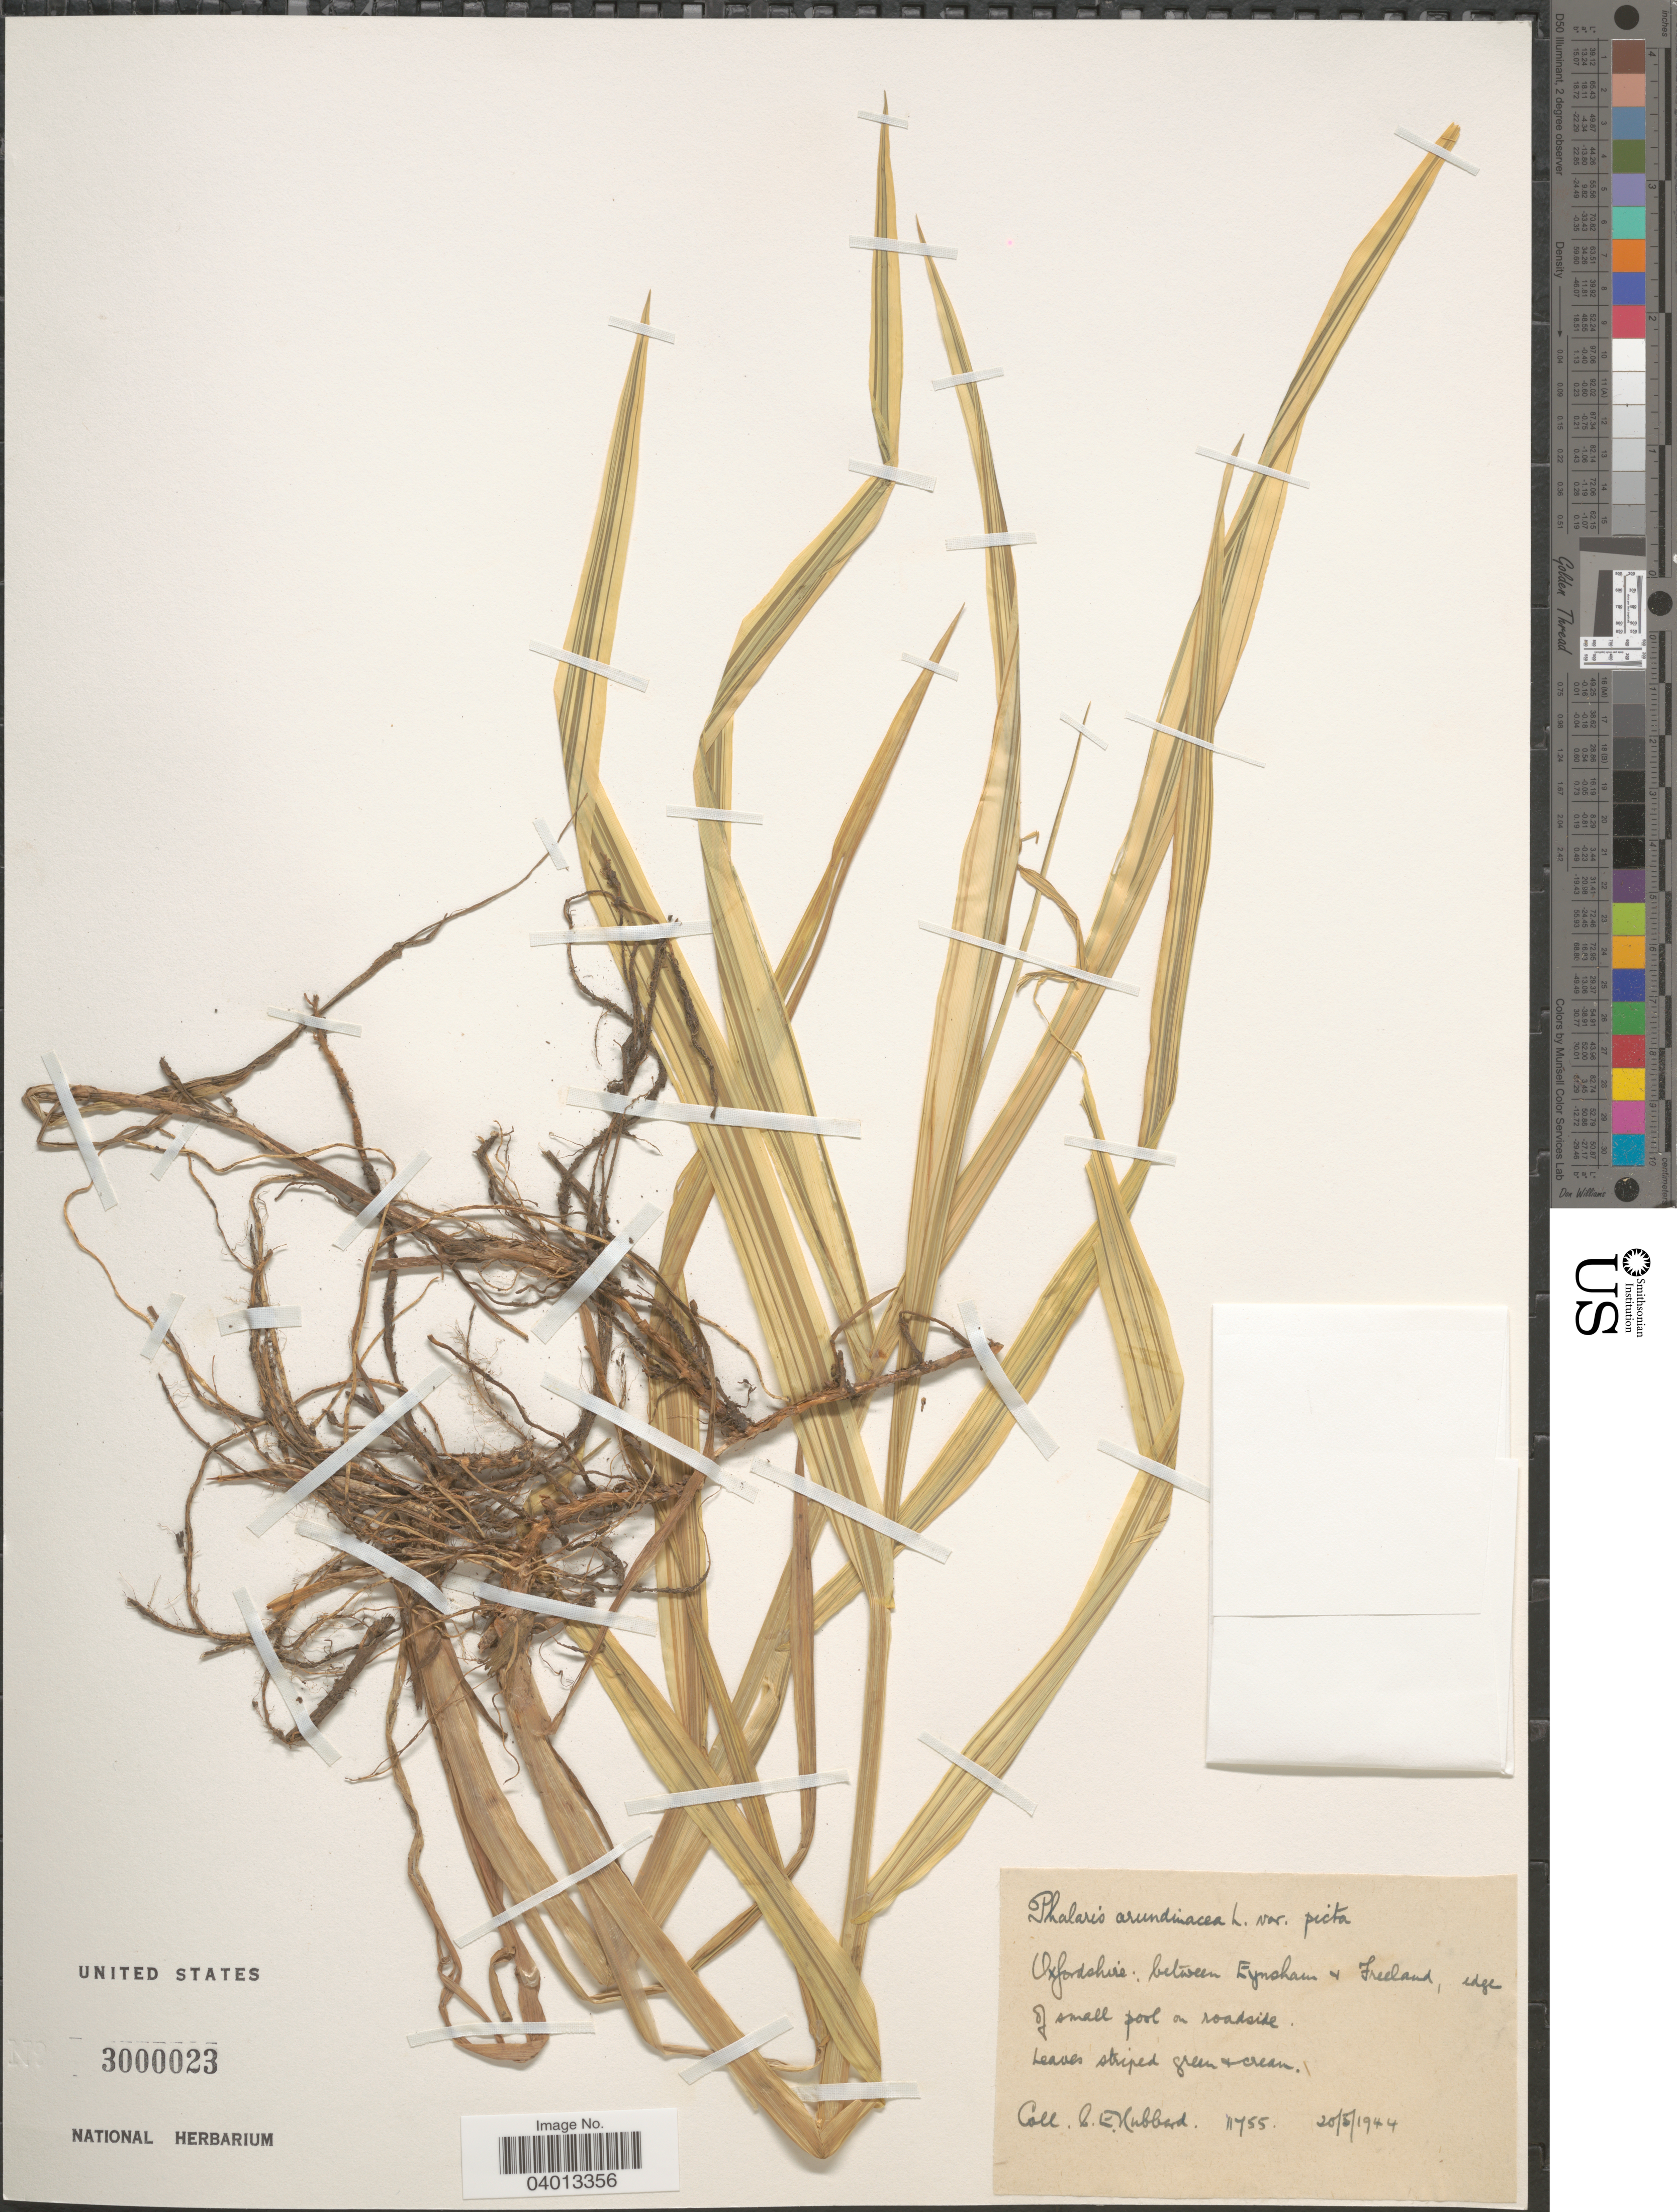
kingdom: Plantae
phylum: Tracheophyta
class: Liliopsida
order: Poales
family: Poaceae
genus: Phalaris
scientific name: Phalaris arundinacea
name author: L.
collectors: C. E. Hubbard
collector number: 755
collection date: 1944-05-20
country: United Kingdom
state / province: England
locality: Oxfordshire: between Eynsham & Freeland.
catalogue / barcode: US 3000023